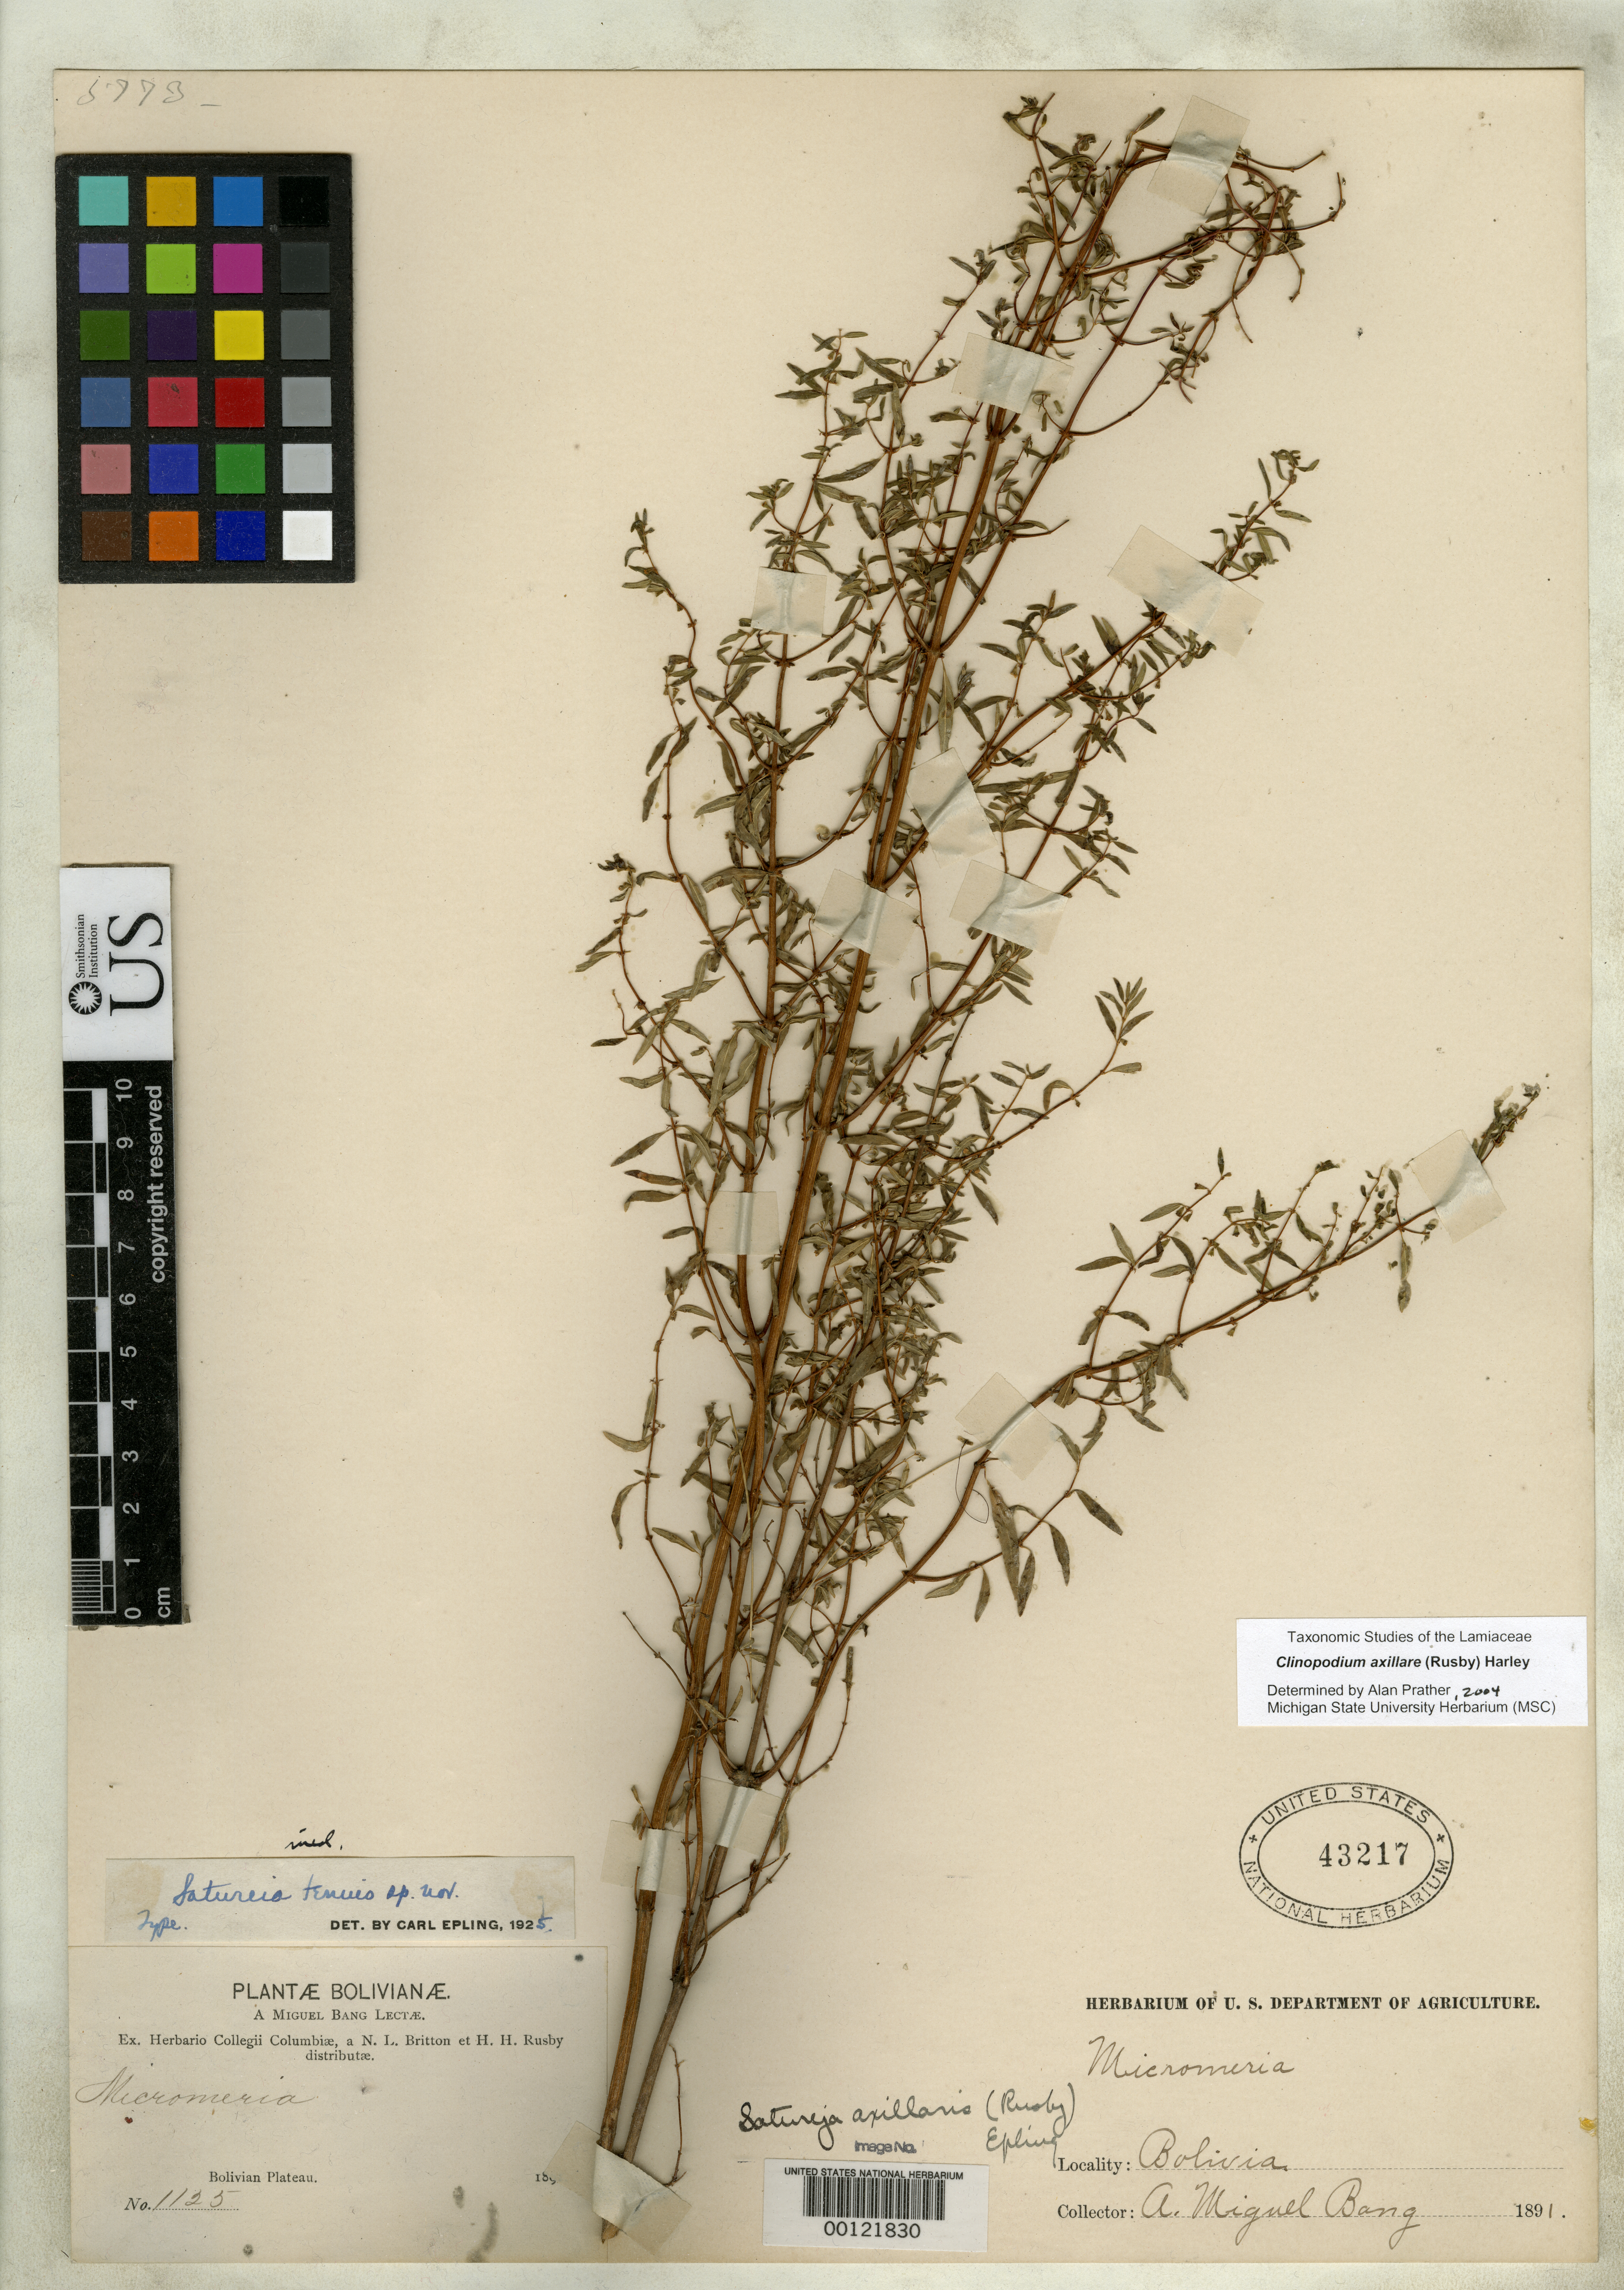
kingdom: Plantae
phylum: Tracheophyta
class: Magnoliopsida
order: Lamiales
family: Lamiaceae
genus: Bystropogon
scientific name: Bystropogon uniflorus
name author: Rusby ex Briq.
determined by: Prather, L. A.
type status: Isotype; Possible Syntype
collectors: M. Bang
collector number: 1125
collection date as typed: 1891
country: Bolivia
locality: Bolivian Plateau.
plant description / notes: If syntype, then lectotype is Kuntze s.n., cited as "tipo" by Epling 1964, Brittonia 16: 413).; Also an isotype of Bystropogon axillare Rusby.; Also a possible syntype of Bystropogon uniflorus Rusby ex Briquet.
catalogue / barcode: US 43217